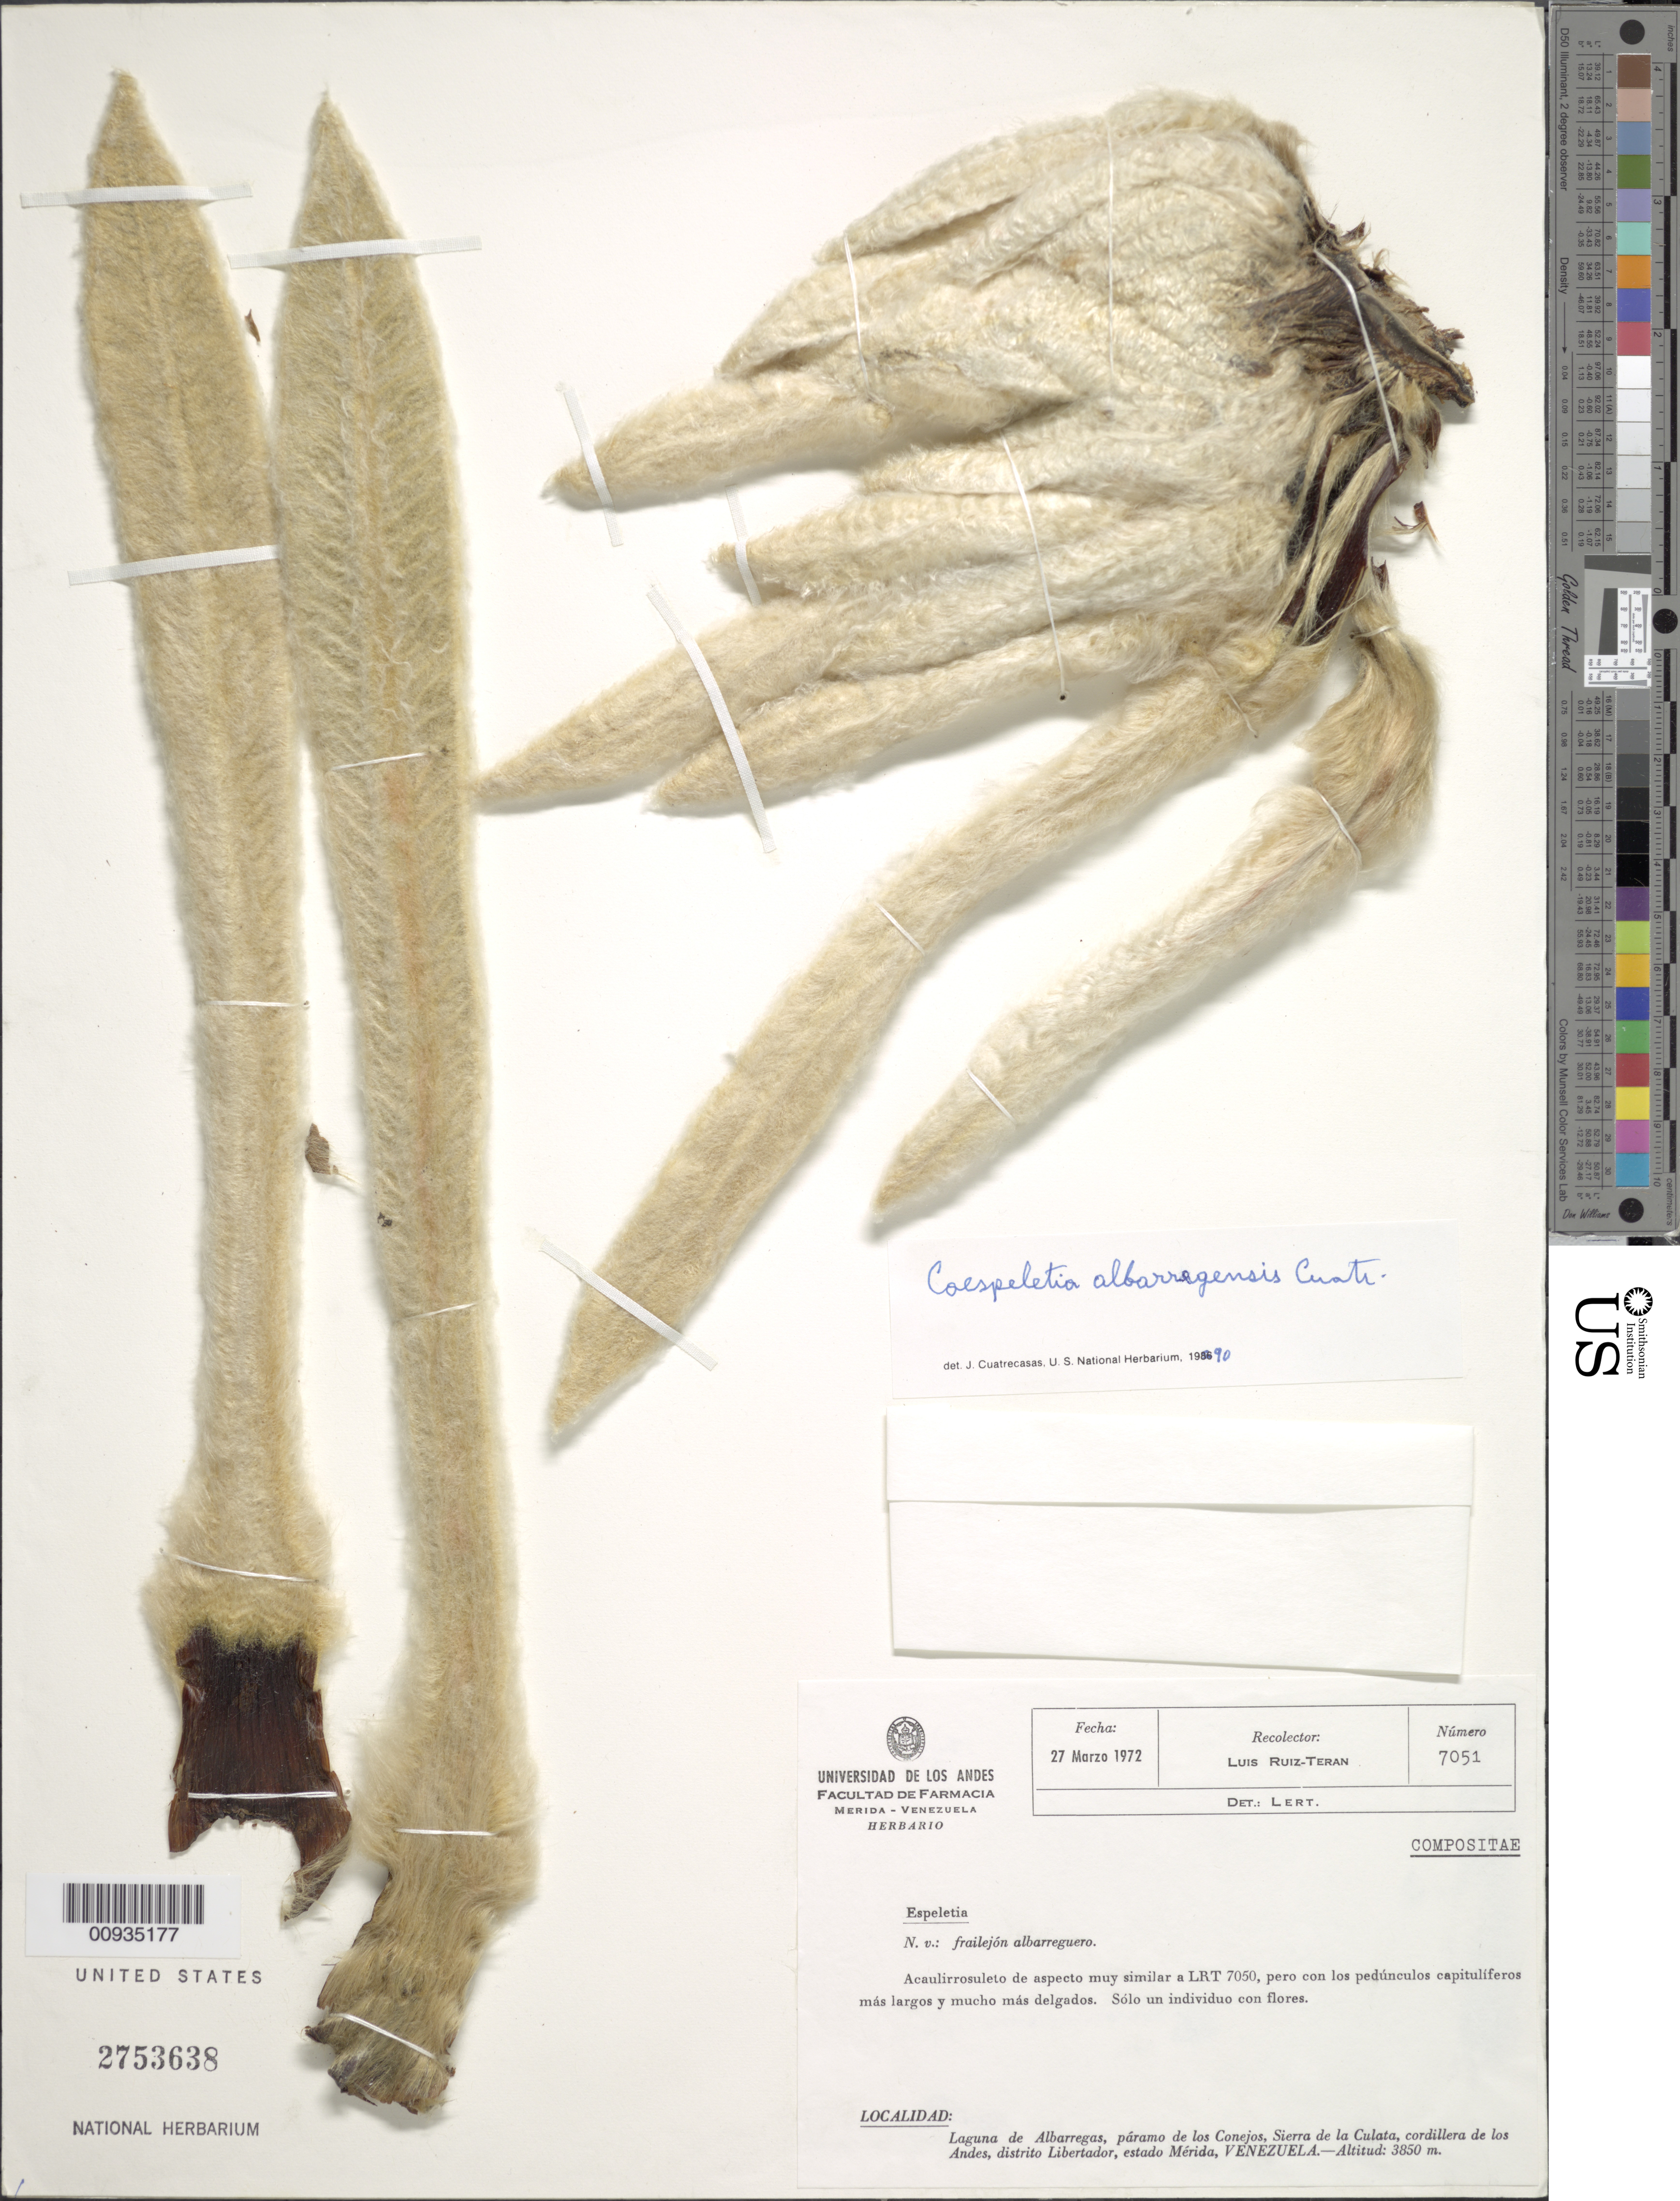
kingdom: Plantae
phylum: Tracheophyta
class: Magnoliopsida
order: Asterales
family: Asteraceae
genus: Coespeletia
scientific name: Coespeletia albarregensis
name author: Cuatrec.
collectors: L. E. Ruíz-Terán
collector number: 7051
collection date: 1972-03-27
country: Venezuela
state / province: Mérida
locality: Laguna de Albarregas, paramo de los Conejos, Sierra de la Culata, cordillera de los Andes, distrito Libertador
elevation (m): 3850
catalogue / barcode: US 2753638